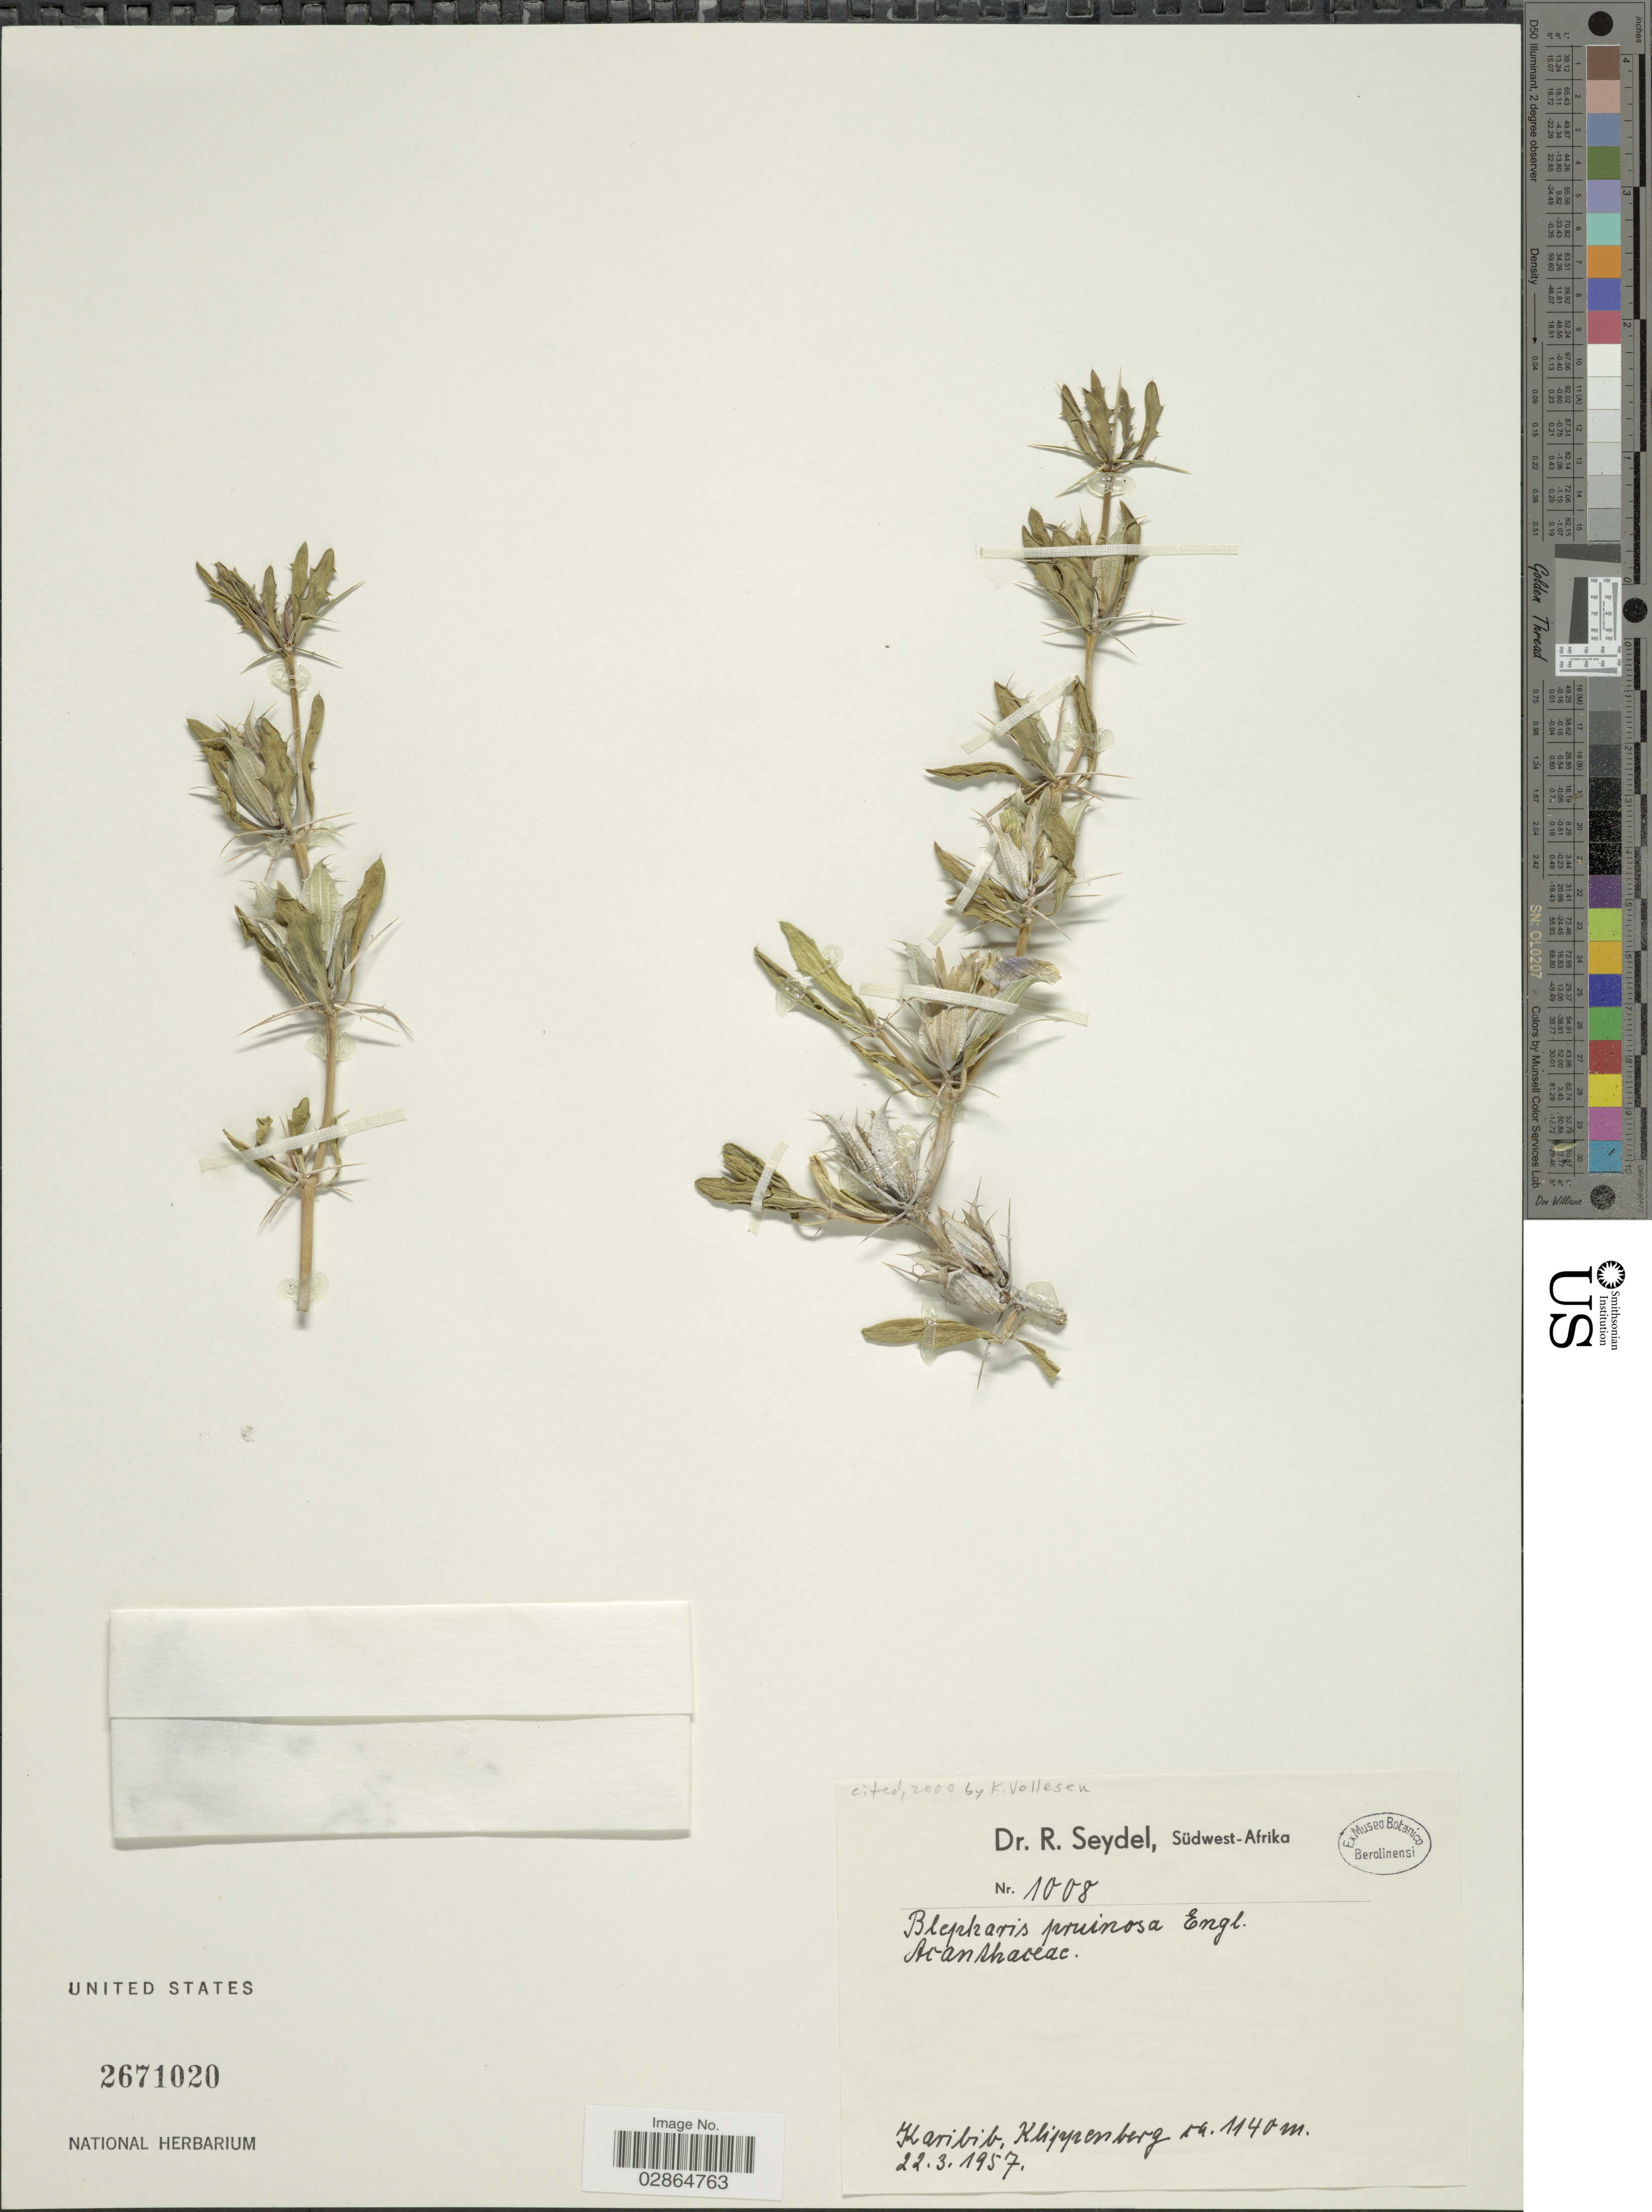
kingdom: Plantae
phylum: Tracheophyta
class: Magnoliopsida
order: Lamiales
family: Acanthaceae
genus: Blepharis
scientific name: Blepharis pruinosa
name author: Engl.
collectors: R. Seydel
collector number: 1008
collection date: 1957-03-22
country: Namibia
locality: Südwest-Afrika, Karibib, Klippenberg.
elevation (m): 1140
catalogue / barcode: US 2671020